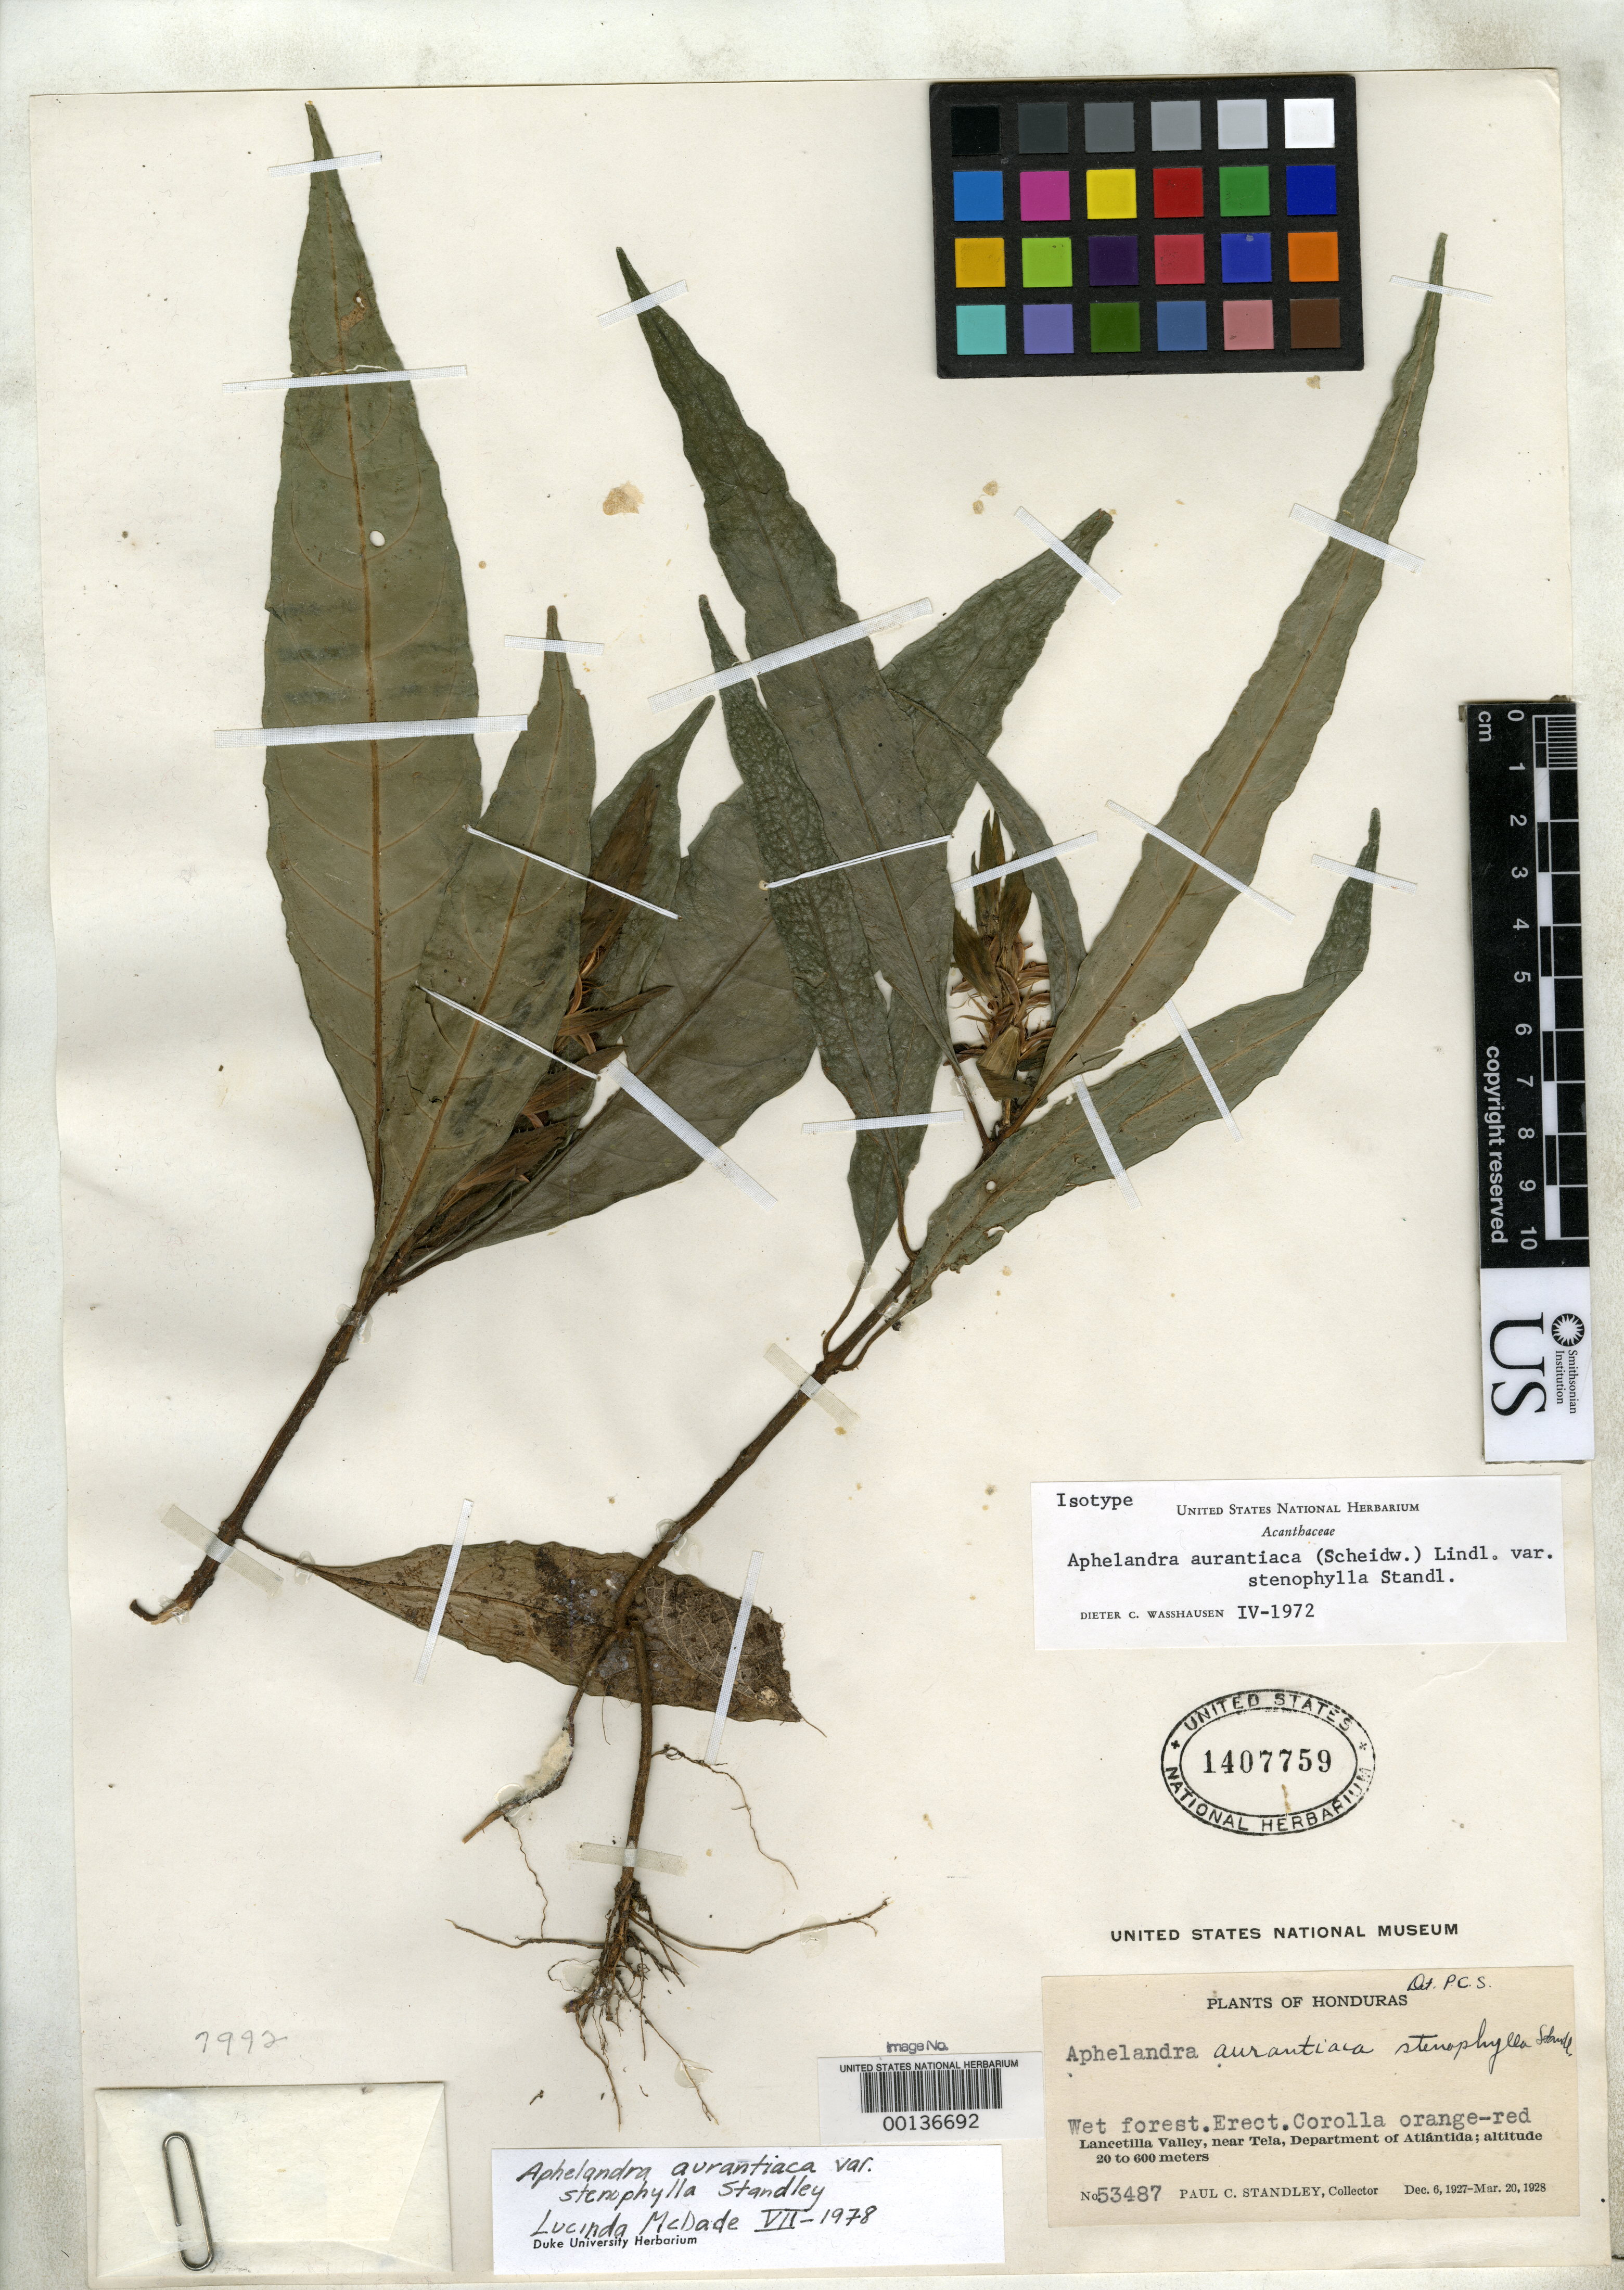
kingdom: Plantae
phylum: Tracheophyta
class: Magnoliopsida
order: Lamiales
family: Acanthaceae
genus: Aphelandra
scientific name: Aphelandra aurantiaca var. stenophylla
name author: Standl.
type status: Isotype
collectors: P. C. Standley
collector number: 53487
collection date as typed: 06 Dec 1927 to 20 Mar 1928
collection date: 1927-12-06/1928-03-20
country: Honduras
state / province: Atlántida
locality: Lancetilla Valley, near Tela.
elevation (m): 150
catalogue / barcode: US 1407759